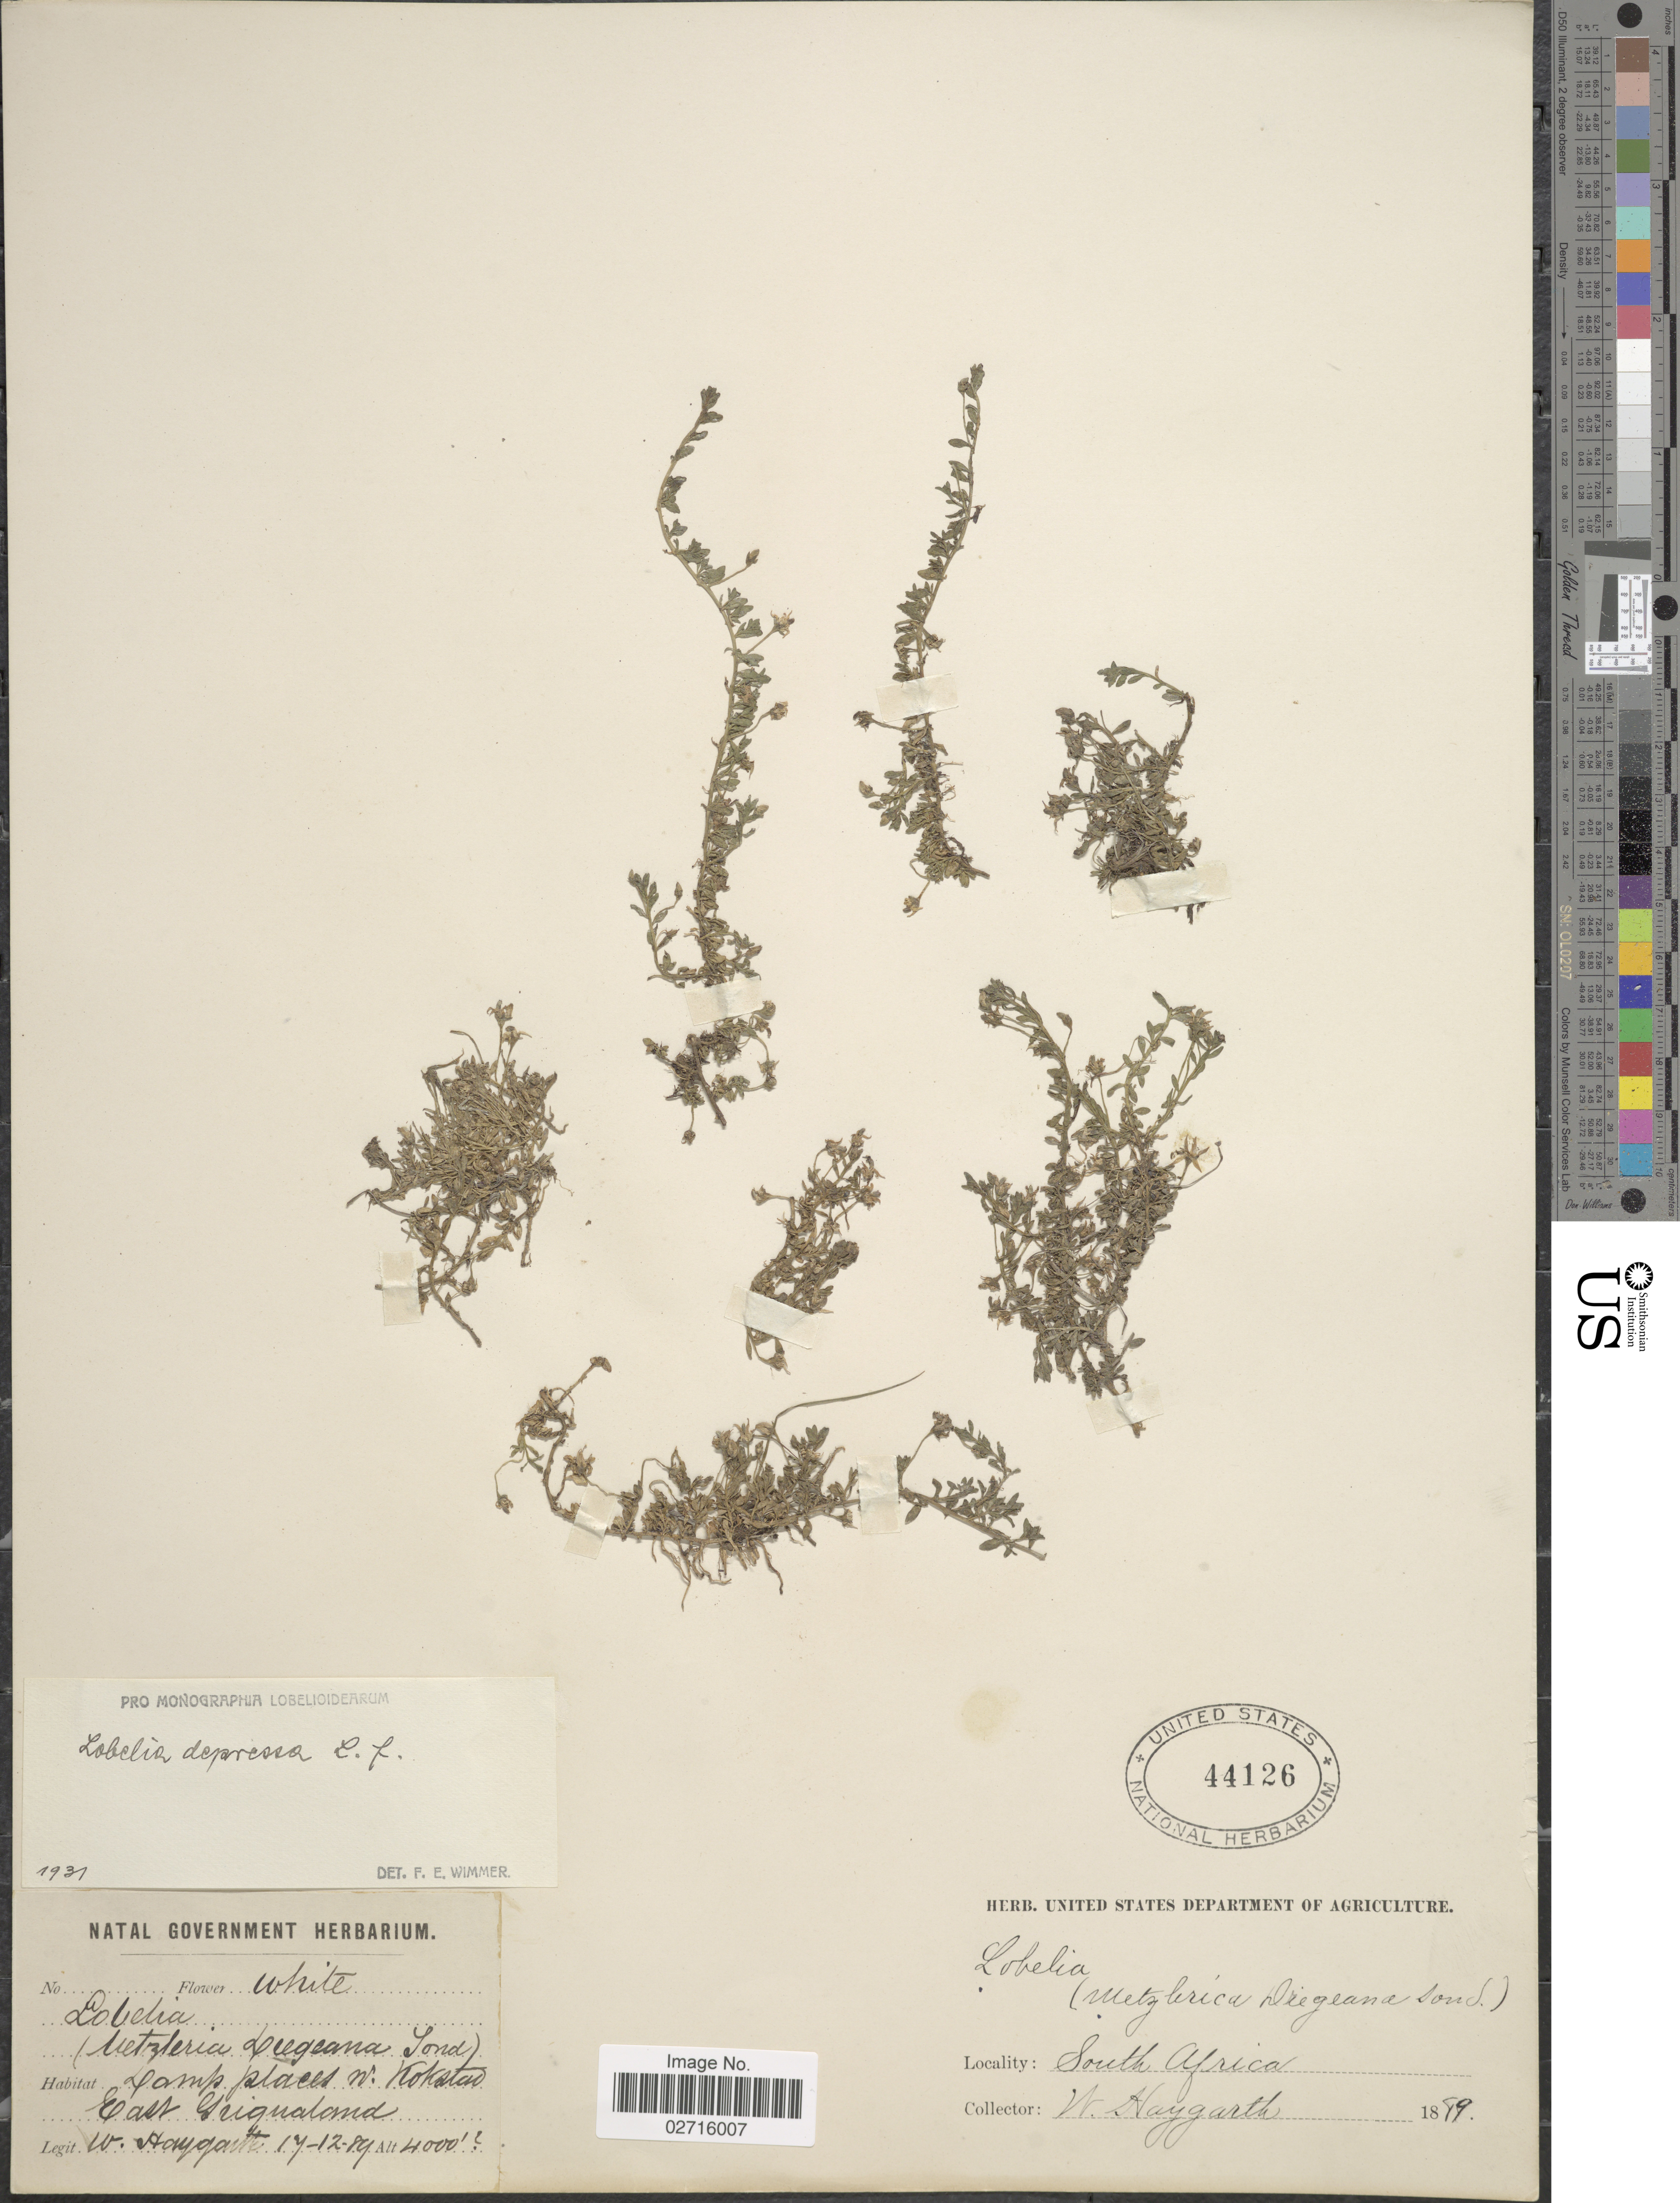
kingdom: Plantae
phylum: Tracheophyta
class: Magnoliopsida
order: Asterales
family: Campanulaceae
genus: Lobelia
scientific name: Lobelia depressa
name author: L. f.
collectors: W. Haygarth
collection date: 1889-12-17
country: South Africa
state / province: KwaZulu-Natal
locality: Damp places W. Kokstad, East Griqualand.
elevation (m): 1219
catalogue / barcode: US 44126